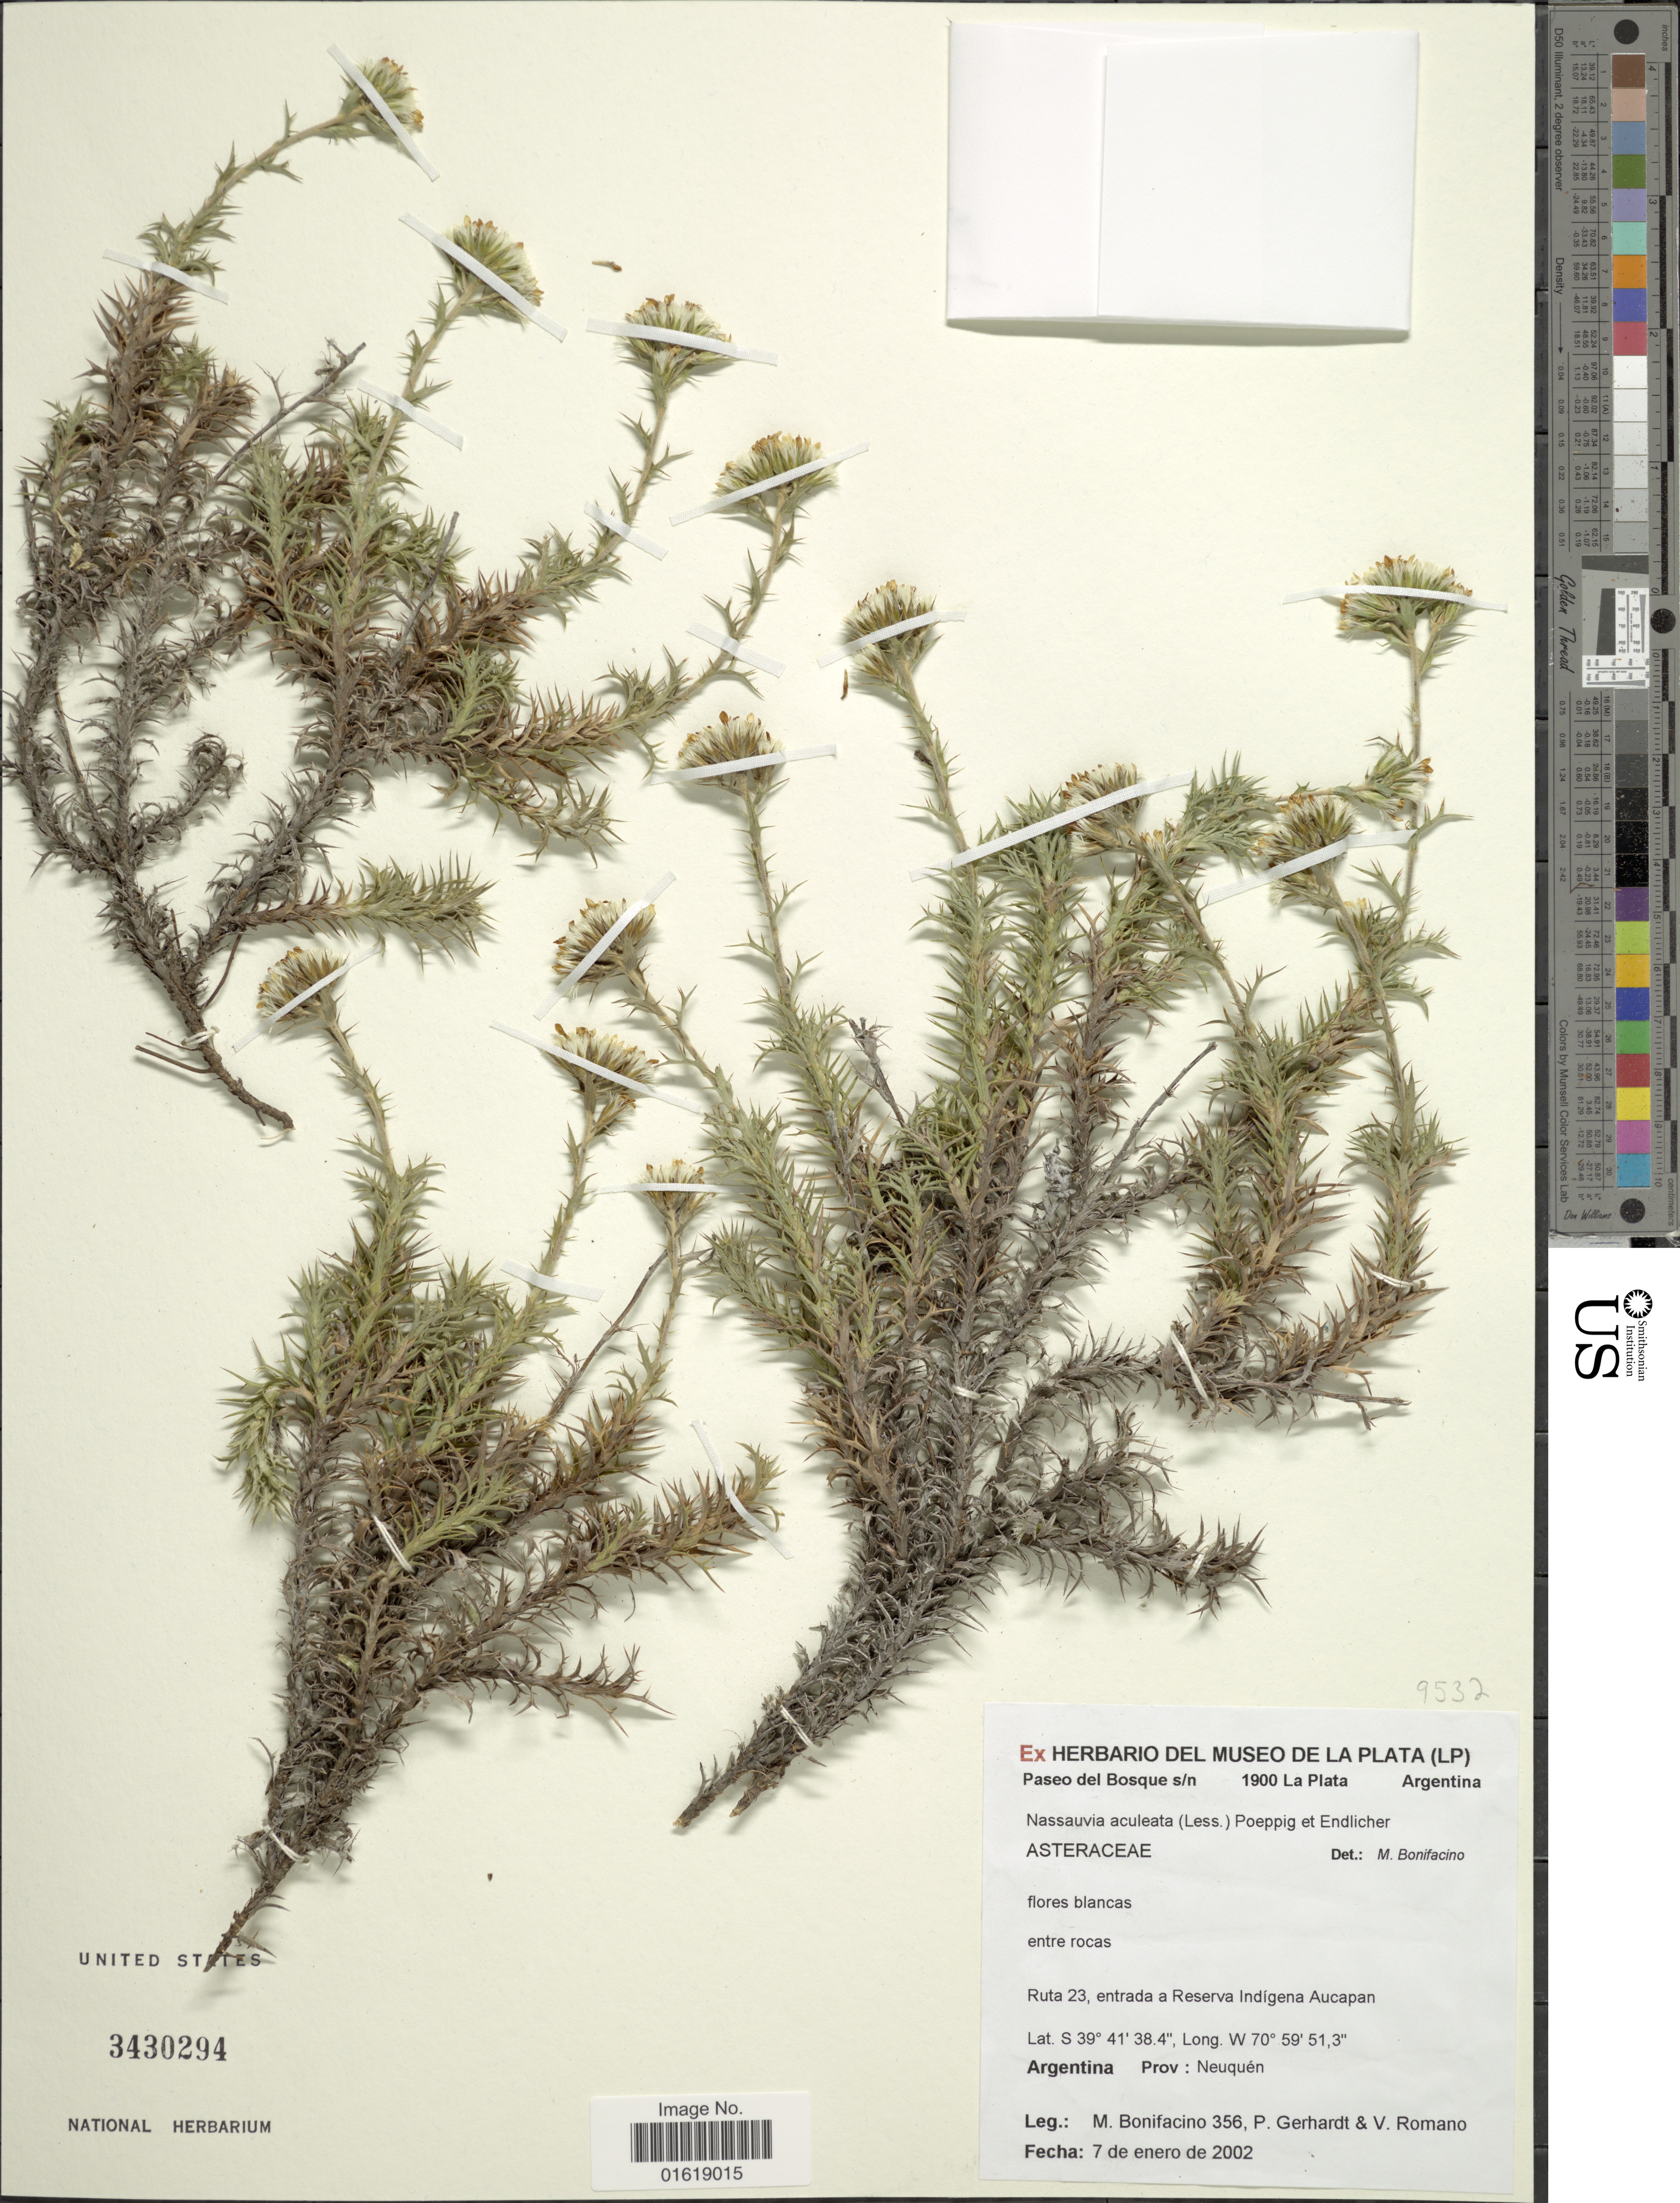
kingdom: Plantae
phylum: Tracheophyta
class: Magnoliopsida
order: Asterales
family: Asteraceae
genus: Nassauvia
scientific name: Nassauvia aculeata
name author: (Less.) Poepp. & Endl.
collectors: M. Bonifacino, P. Gerhardt & V. Romano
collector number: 0356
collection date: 2002-01-07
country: Argentina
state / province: Neuquen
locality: Ruta 23, entyrada a Reserva Indigena Aucapan.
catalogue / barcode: US 3430294